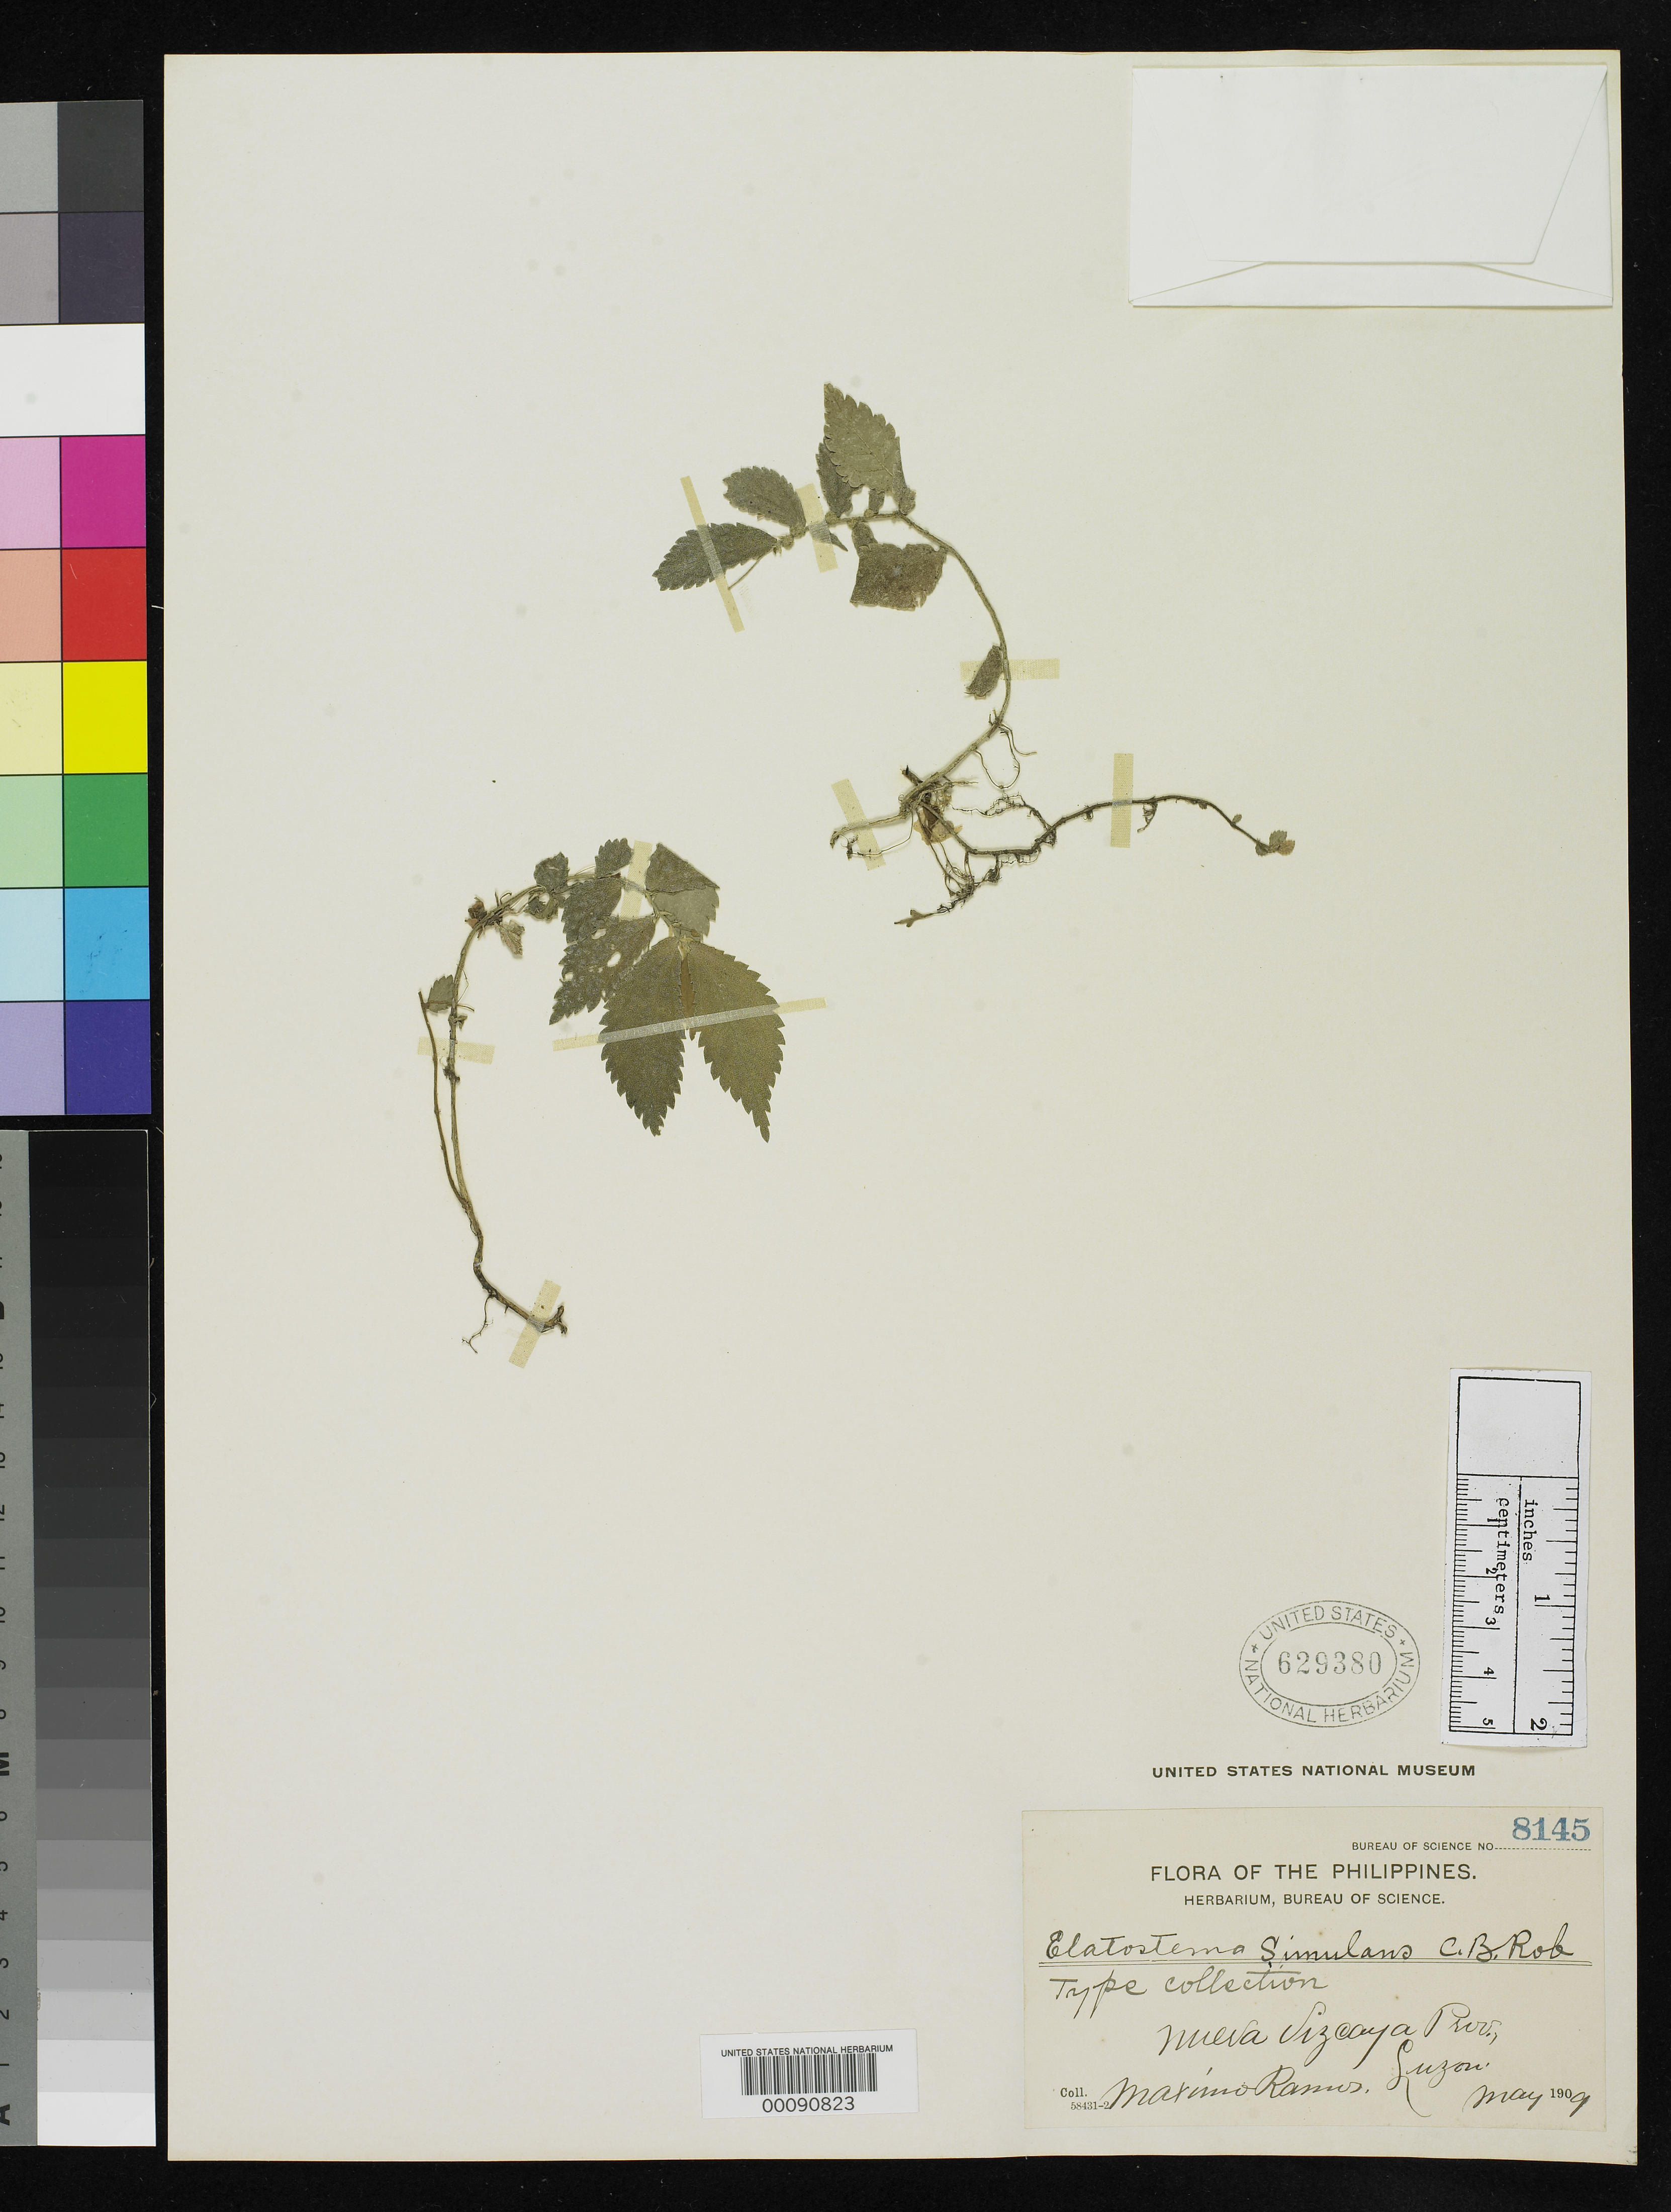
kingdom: Plantae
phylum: Tracheophyta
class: Magnoliopsida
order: Rosales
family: Urticaceae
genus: Elatostema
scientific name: Elatostema simulans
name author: C.B. Rob.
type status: Syntype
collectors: M. Ramos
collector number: Bur. Sci. 8145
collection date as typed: May 1909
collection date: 1909-05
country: Philippines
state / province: Cagayan Valley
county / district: Nueva Vizcaya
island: Luzon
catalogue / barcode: US 629380